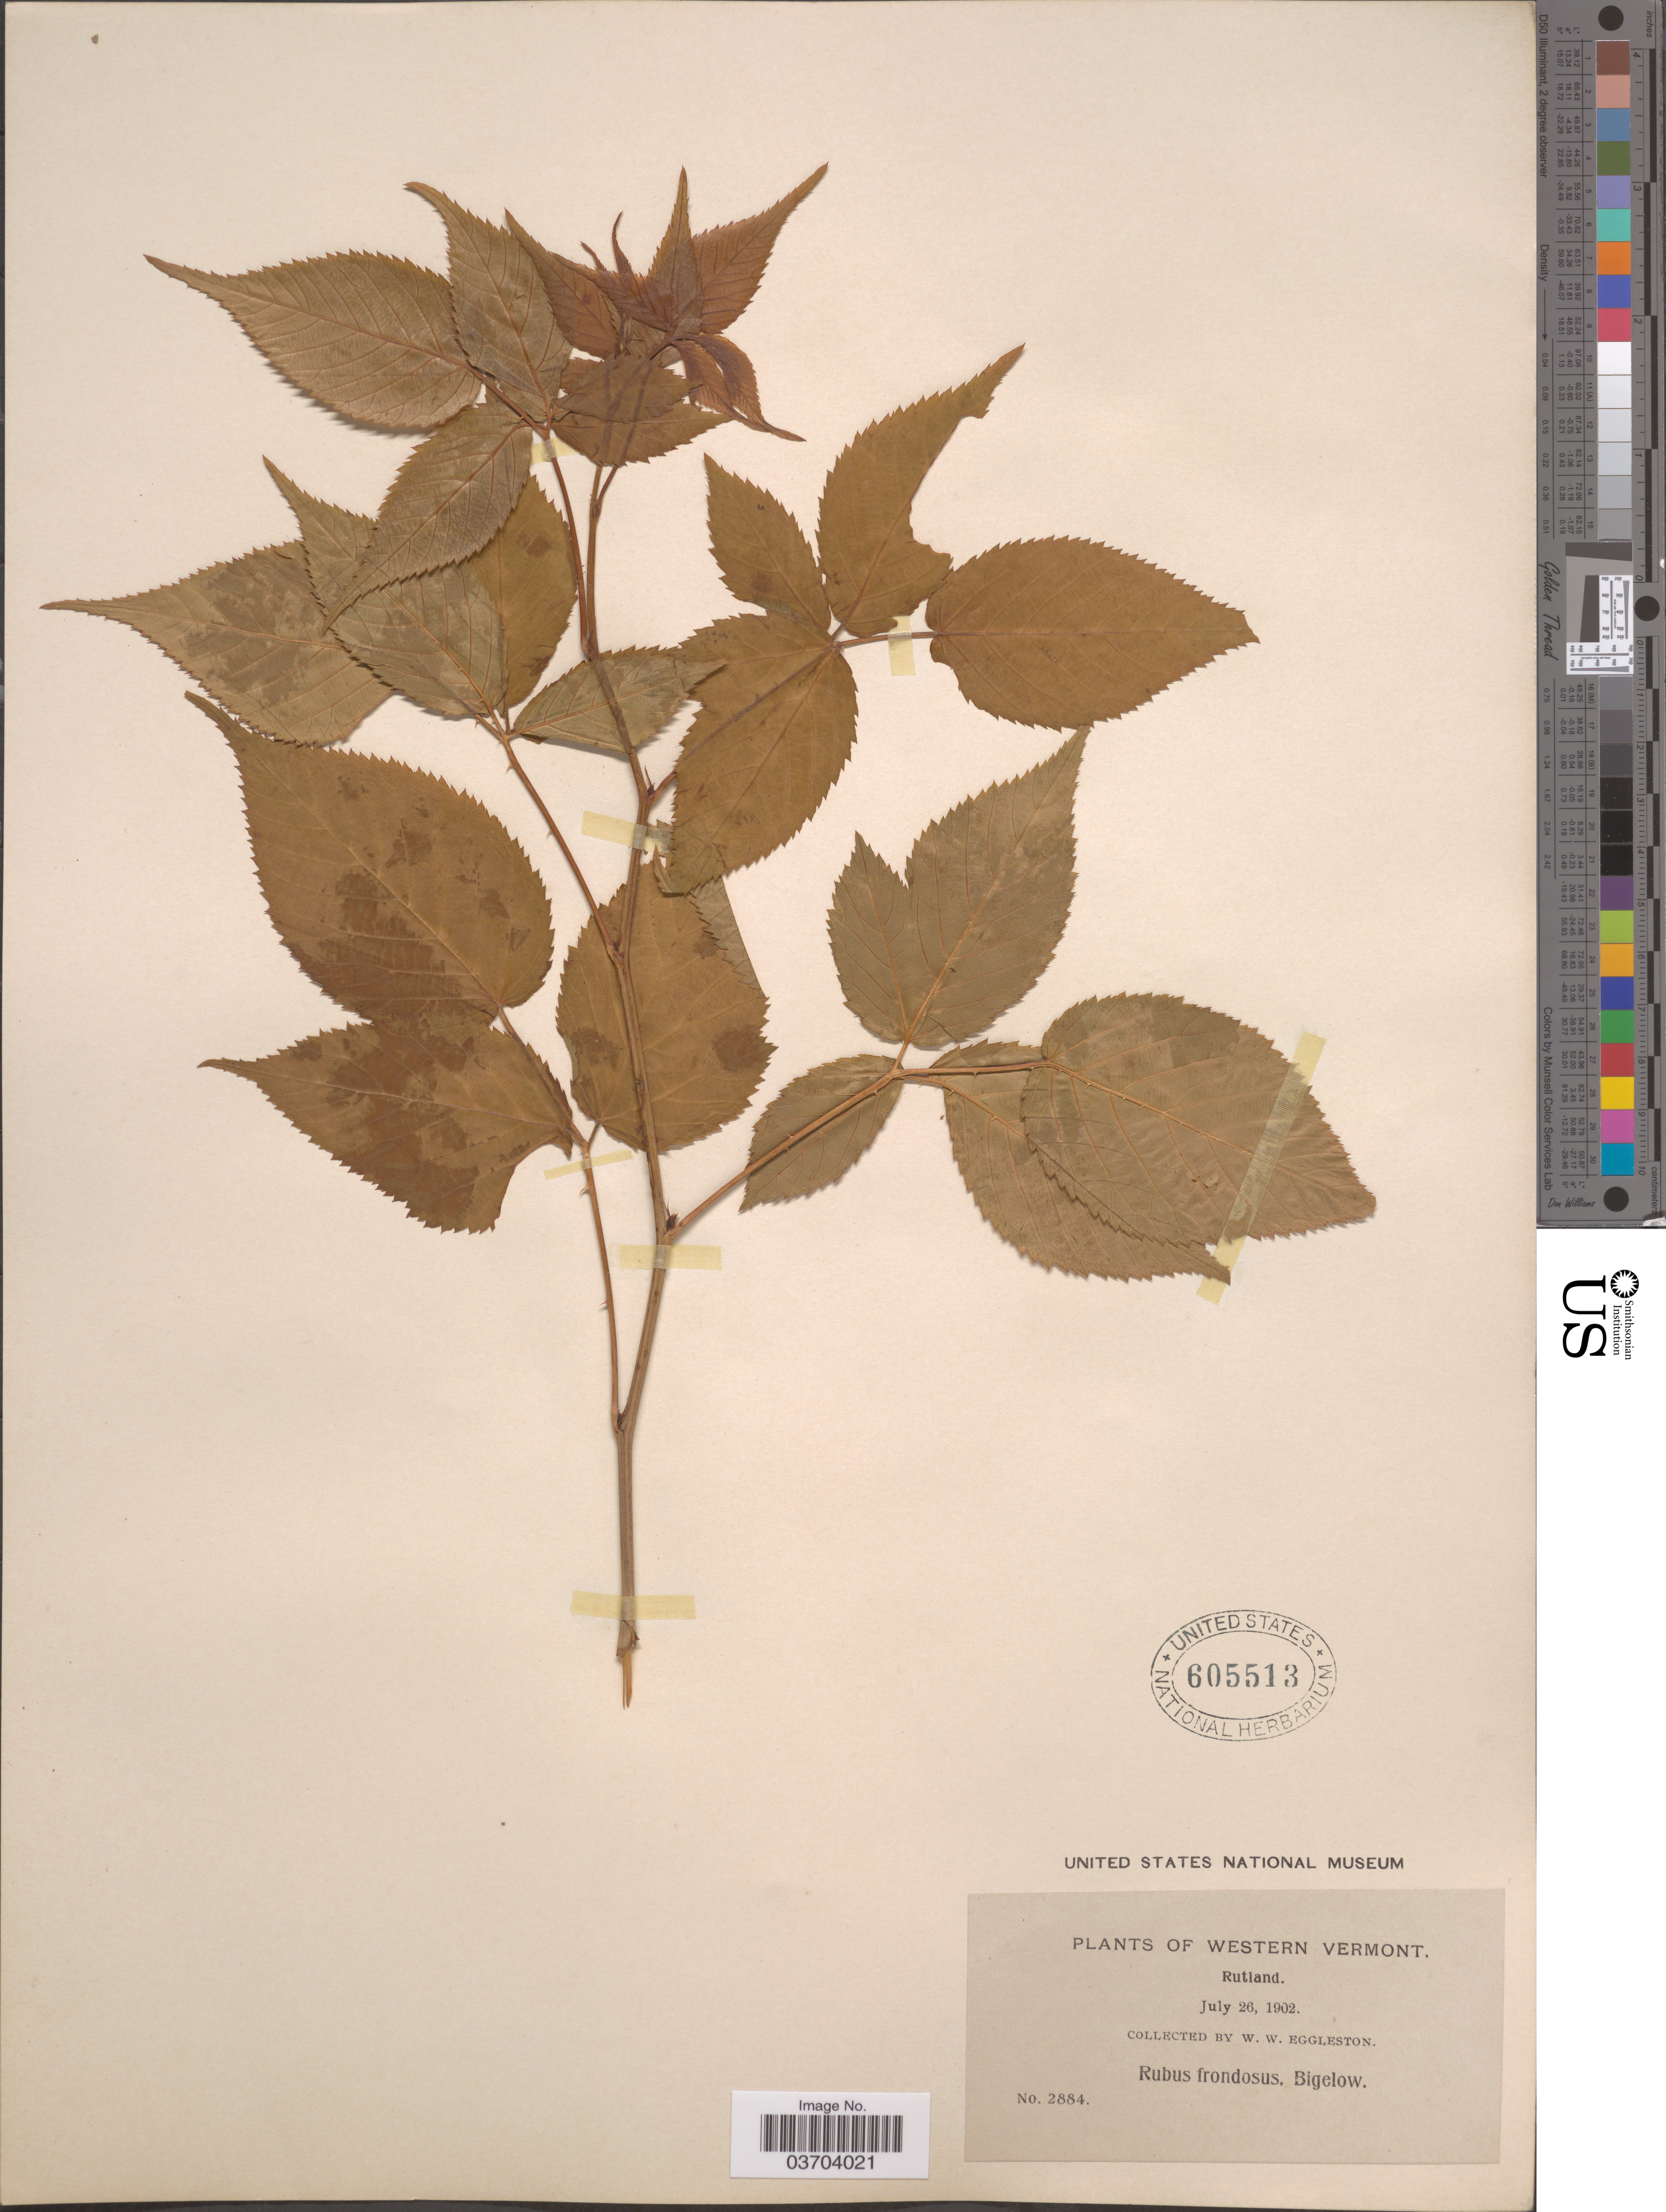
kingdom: Plantae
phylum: Tracheophyta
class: Magnoliopsida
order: Rosales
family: Rosaceae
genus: Rubus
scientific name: Rubus allegheniensis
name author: Porter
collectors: W. W. Eggleston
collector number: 2884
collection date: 1902-07-26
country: United States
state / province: Vermont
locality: Western Vermont. Rutland.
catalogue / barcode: US 605513